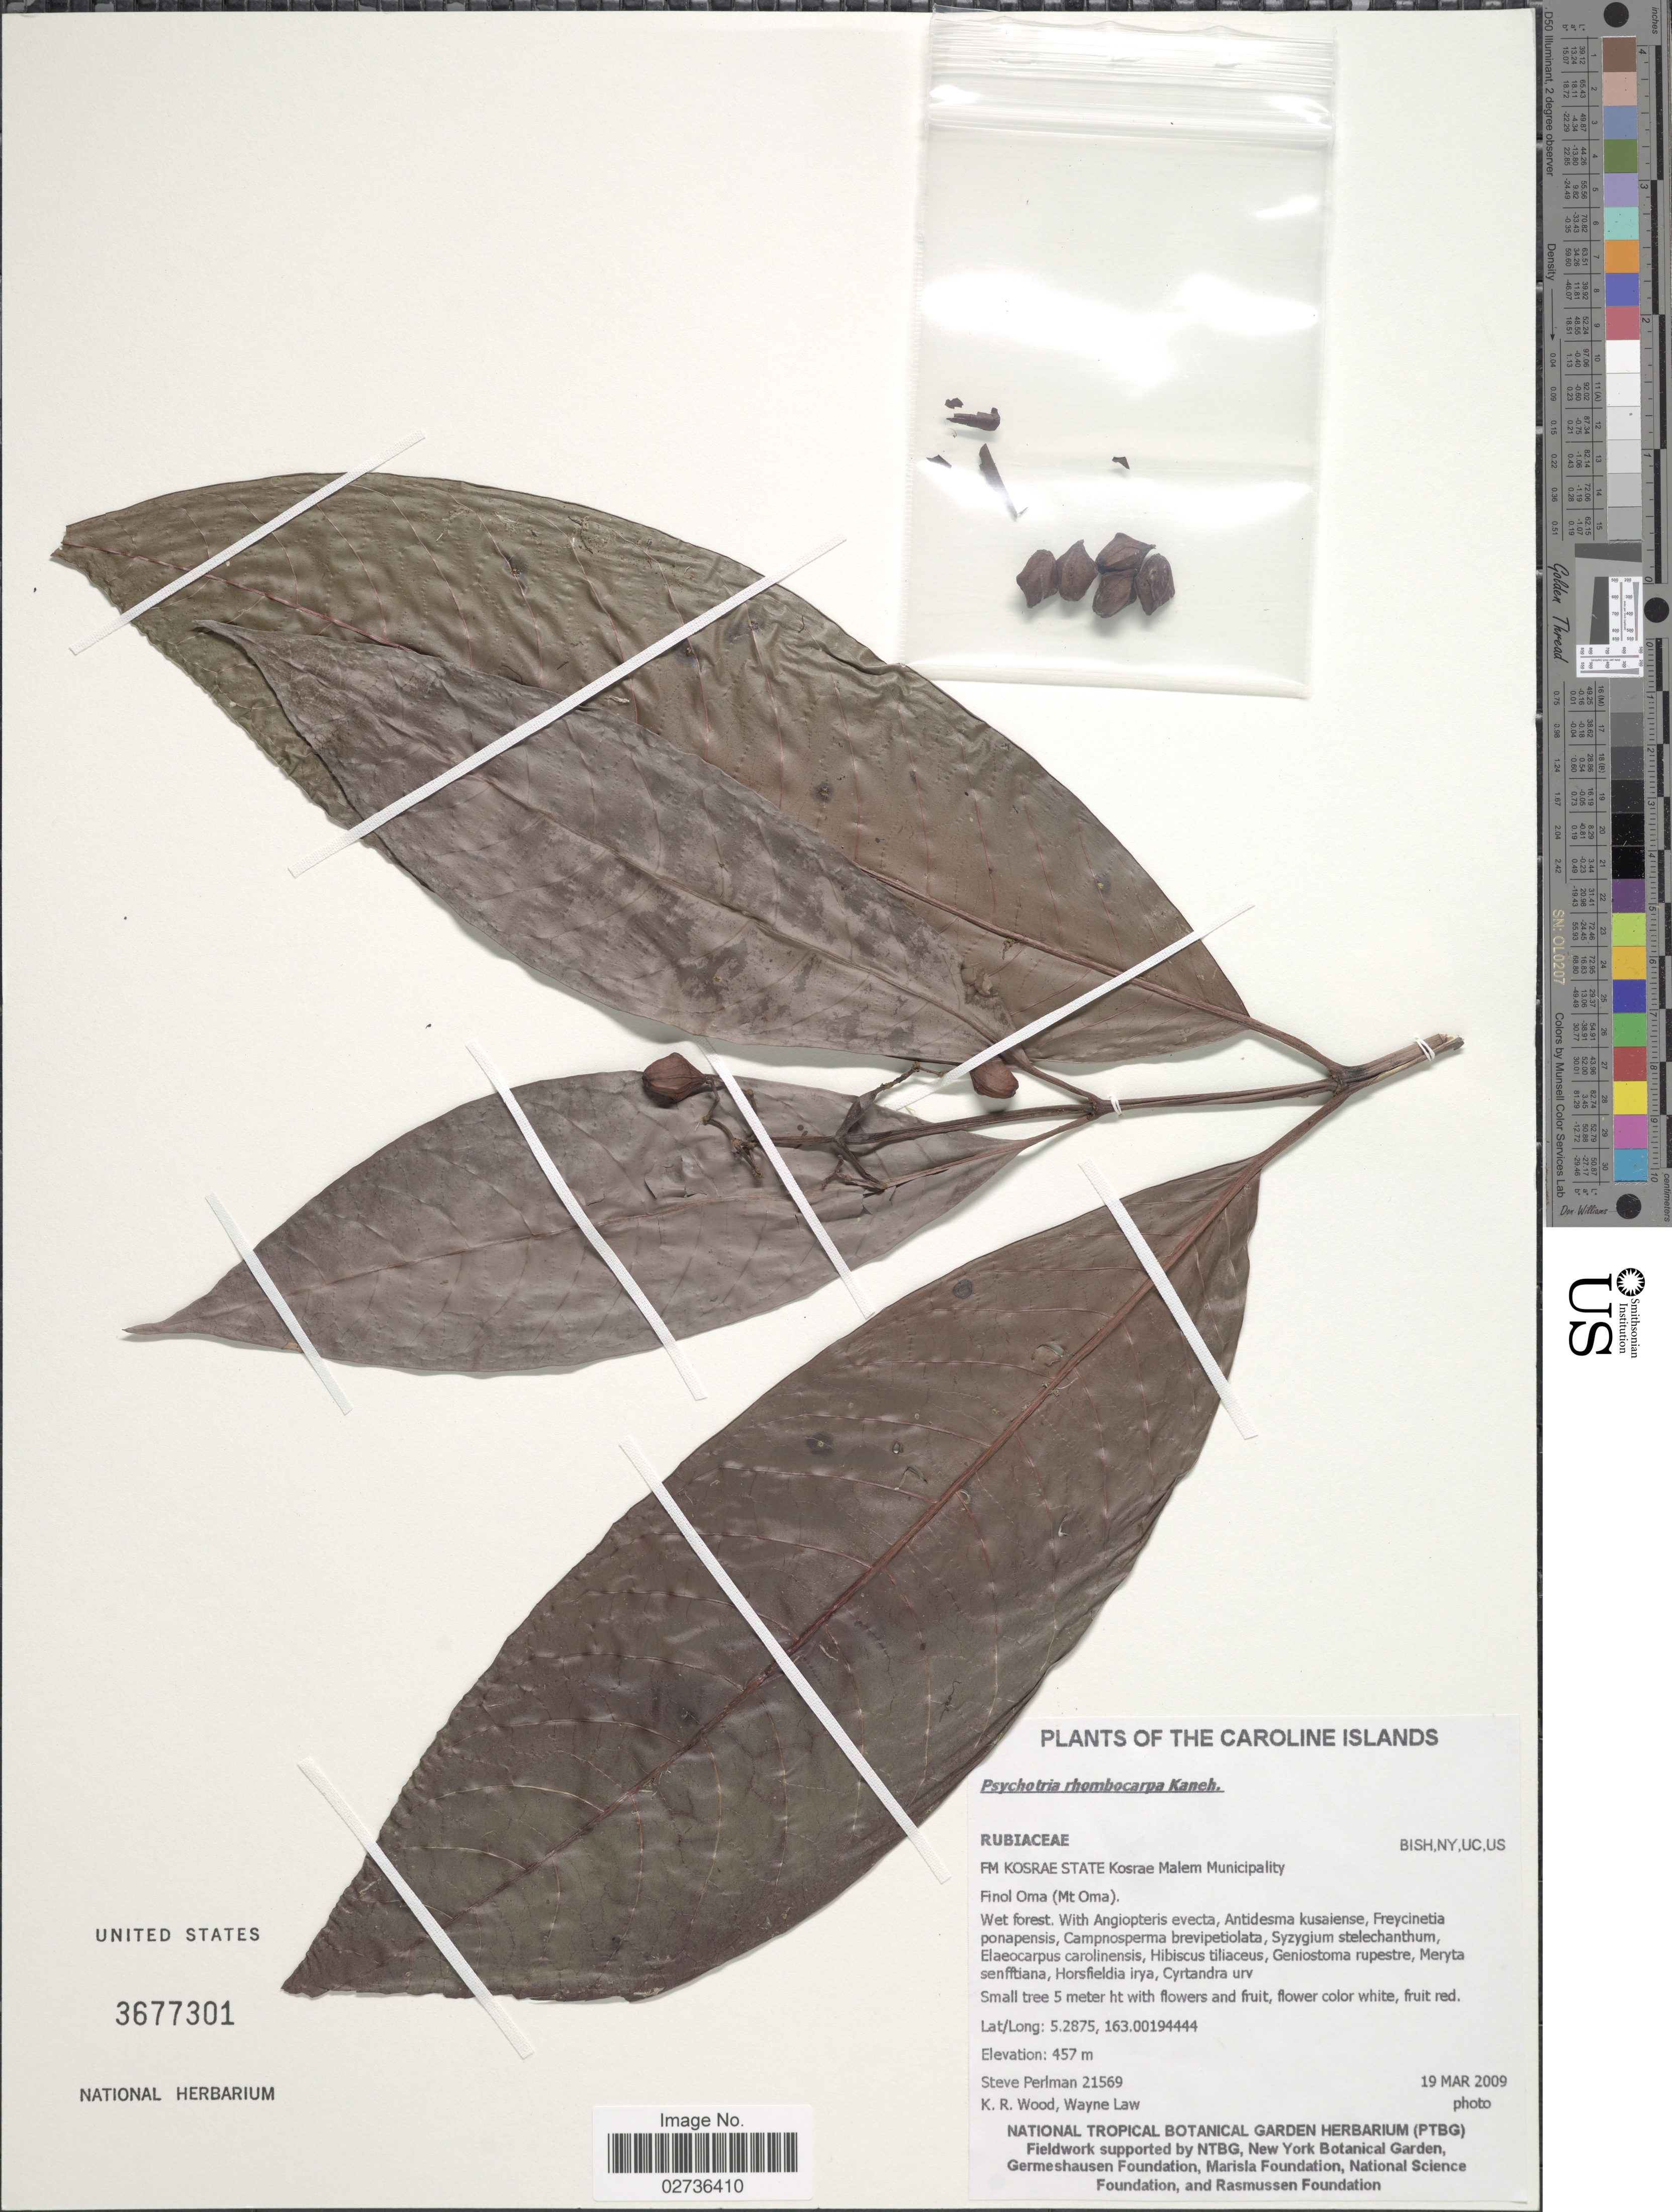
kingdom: Plantae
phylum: Tracheophyta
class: Magnoliopsida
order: Gentianales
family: Rubiaceae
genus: Psychotria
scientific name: Psychotria rhombocarpa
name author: Kaneh.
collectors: S. Perlman, K. R. Wood & W. Law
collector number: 21569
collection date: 2009-03-19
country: Micronesia, Federated States of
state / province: Kosrae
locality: The Caroline Islands, FM Kosrae State Kosrae Malem Municipality, Finol Oma (Mt Oma)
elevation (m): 457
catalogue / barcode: US 3677301